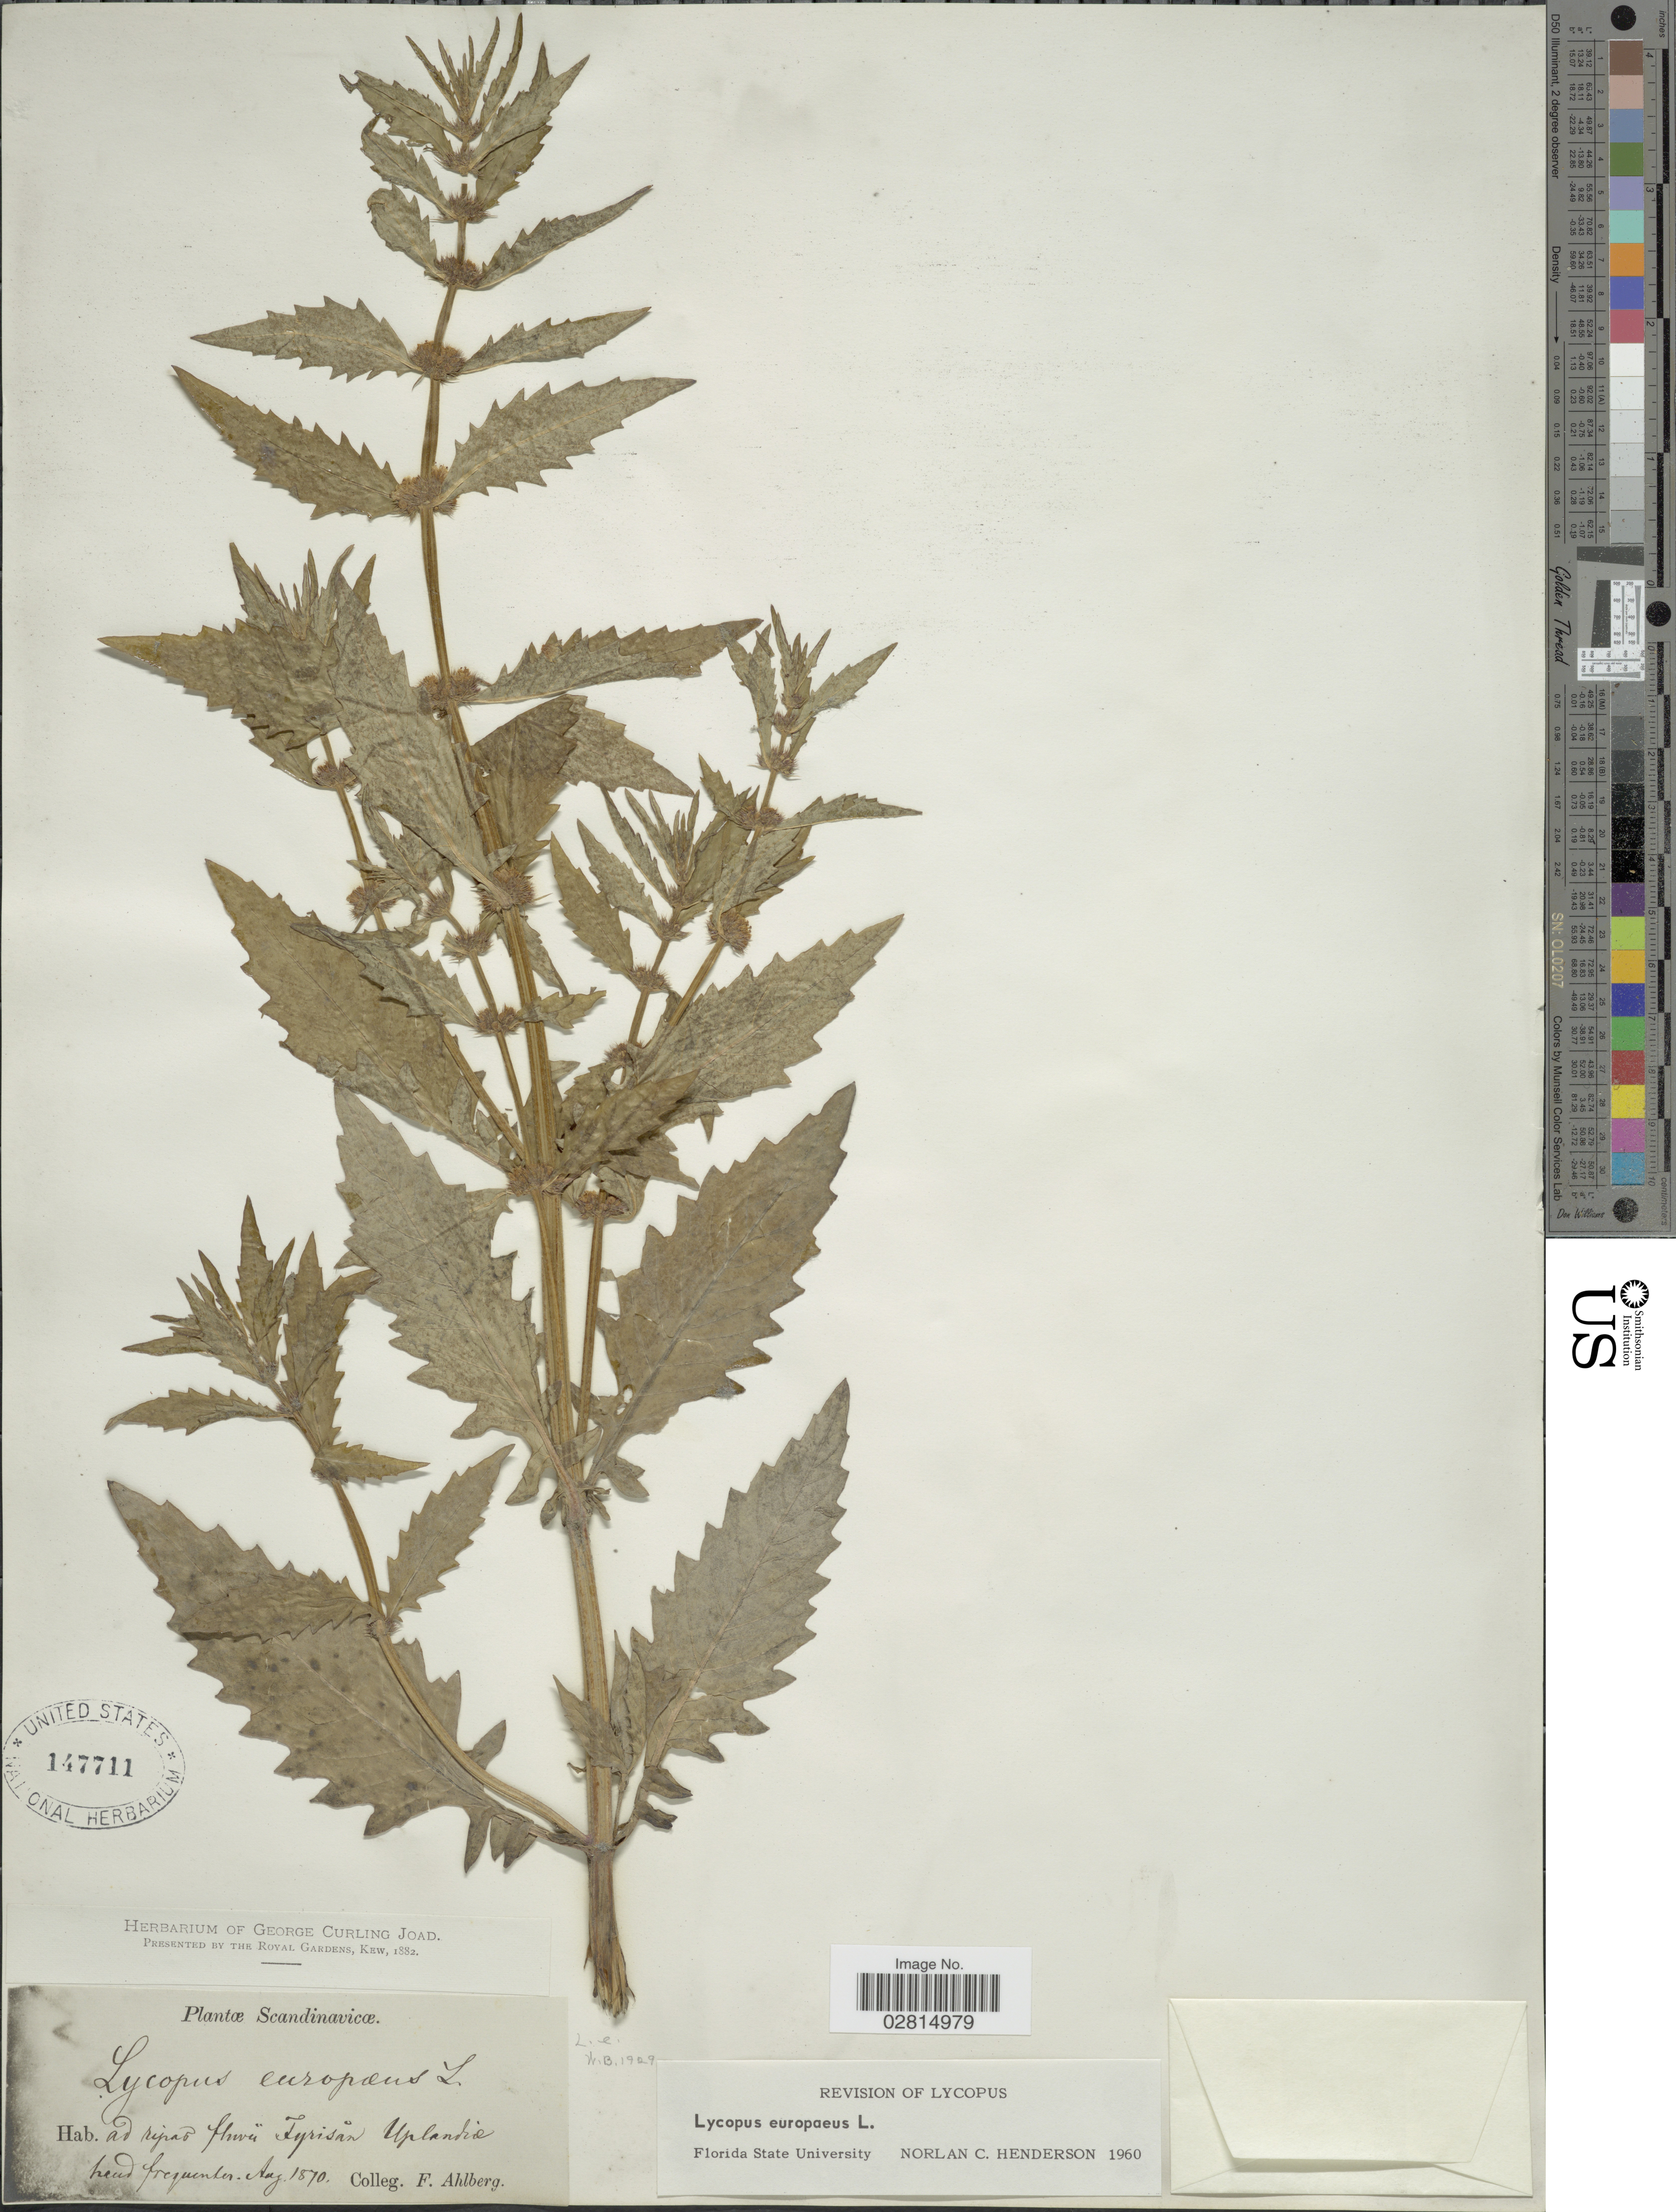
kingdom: Plantae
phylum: Tracheophyta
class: Magnoliopsida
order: Lamiales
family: Lamiaceae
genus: Lycopus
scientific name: Lycopus europaeus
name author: L.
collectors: F. Ahlberg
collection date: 1870-08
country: Sweden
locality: Scandinavicæ, ad ripas fluverTyrisån Uplandia.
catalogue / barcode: US 147711